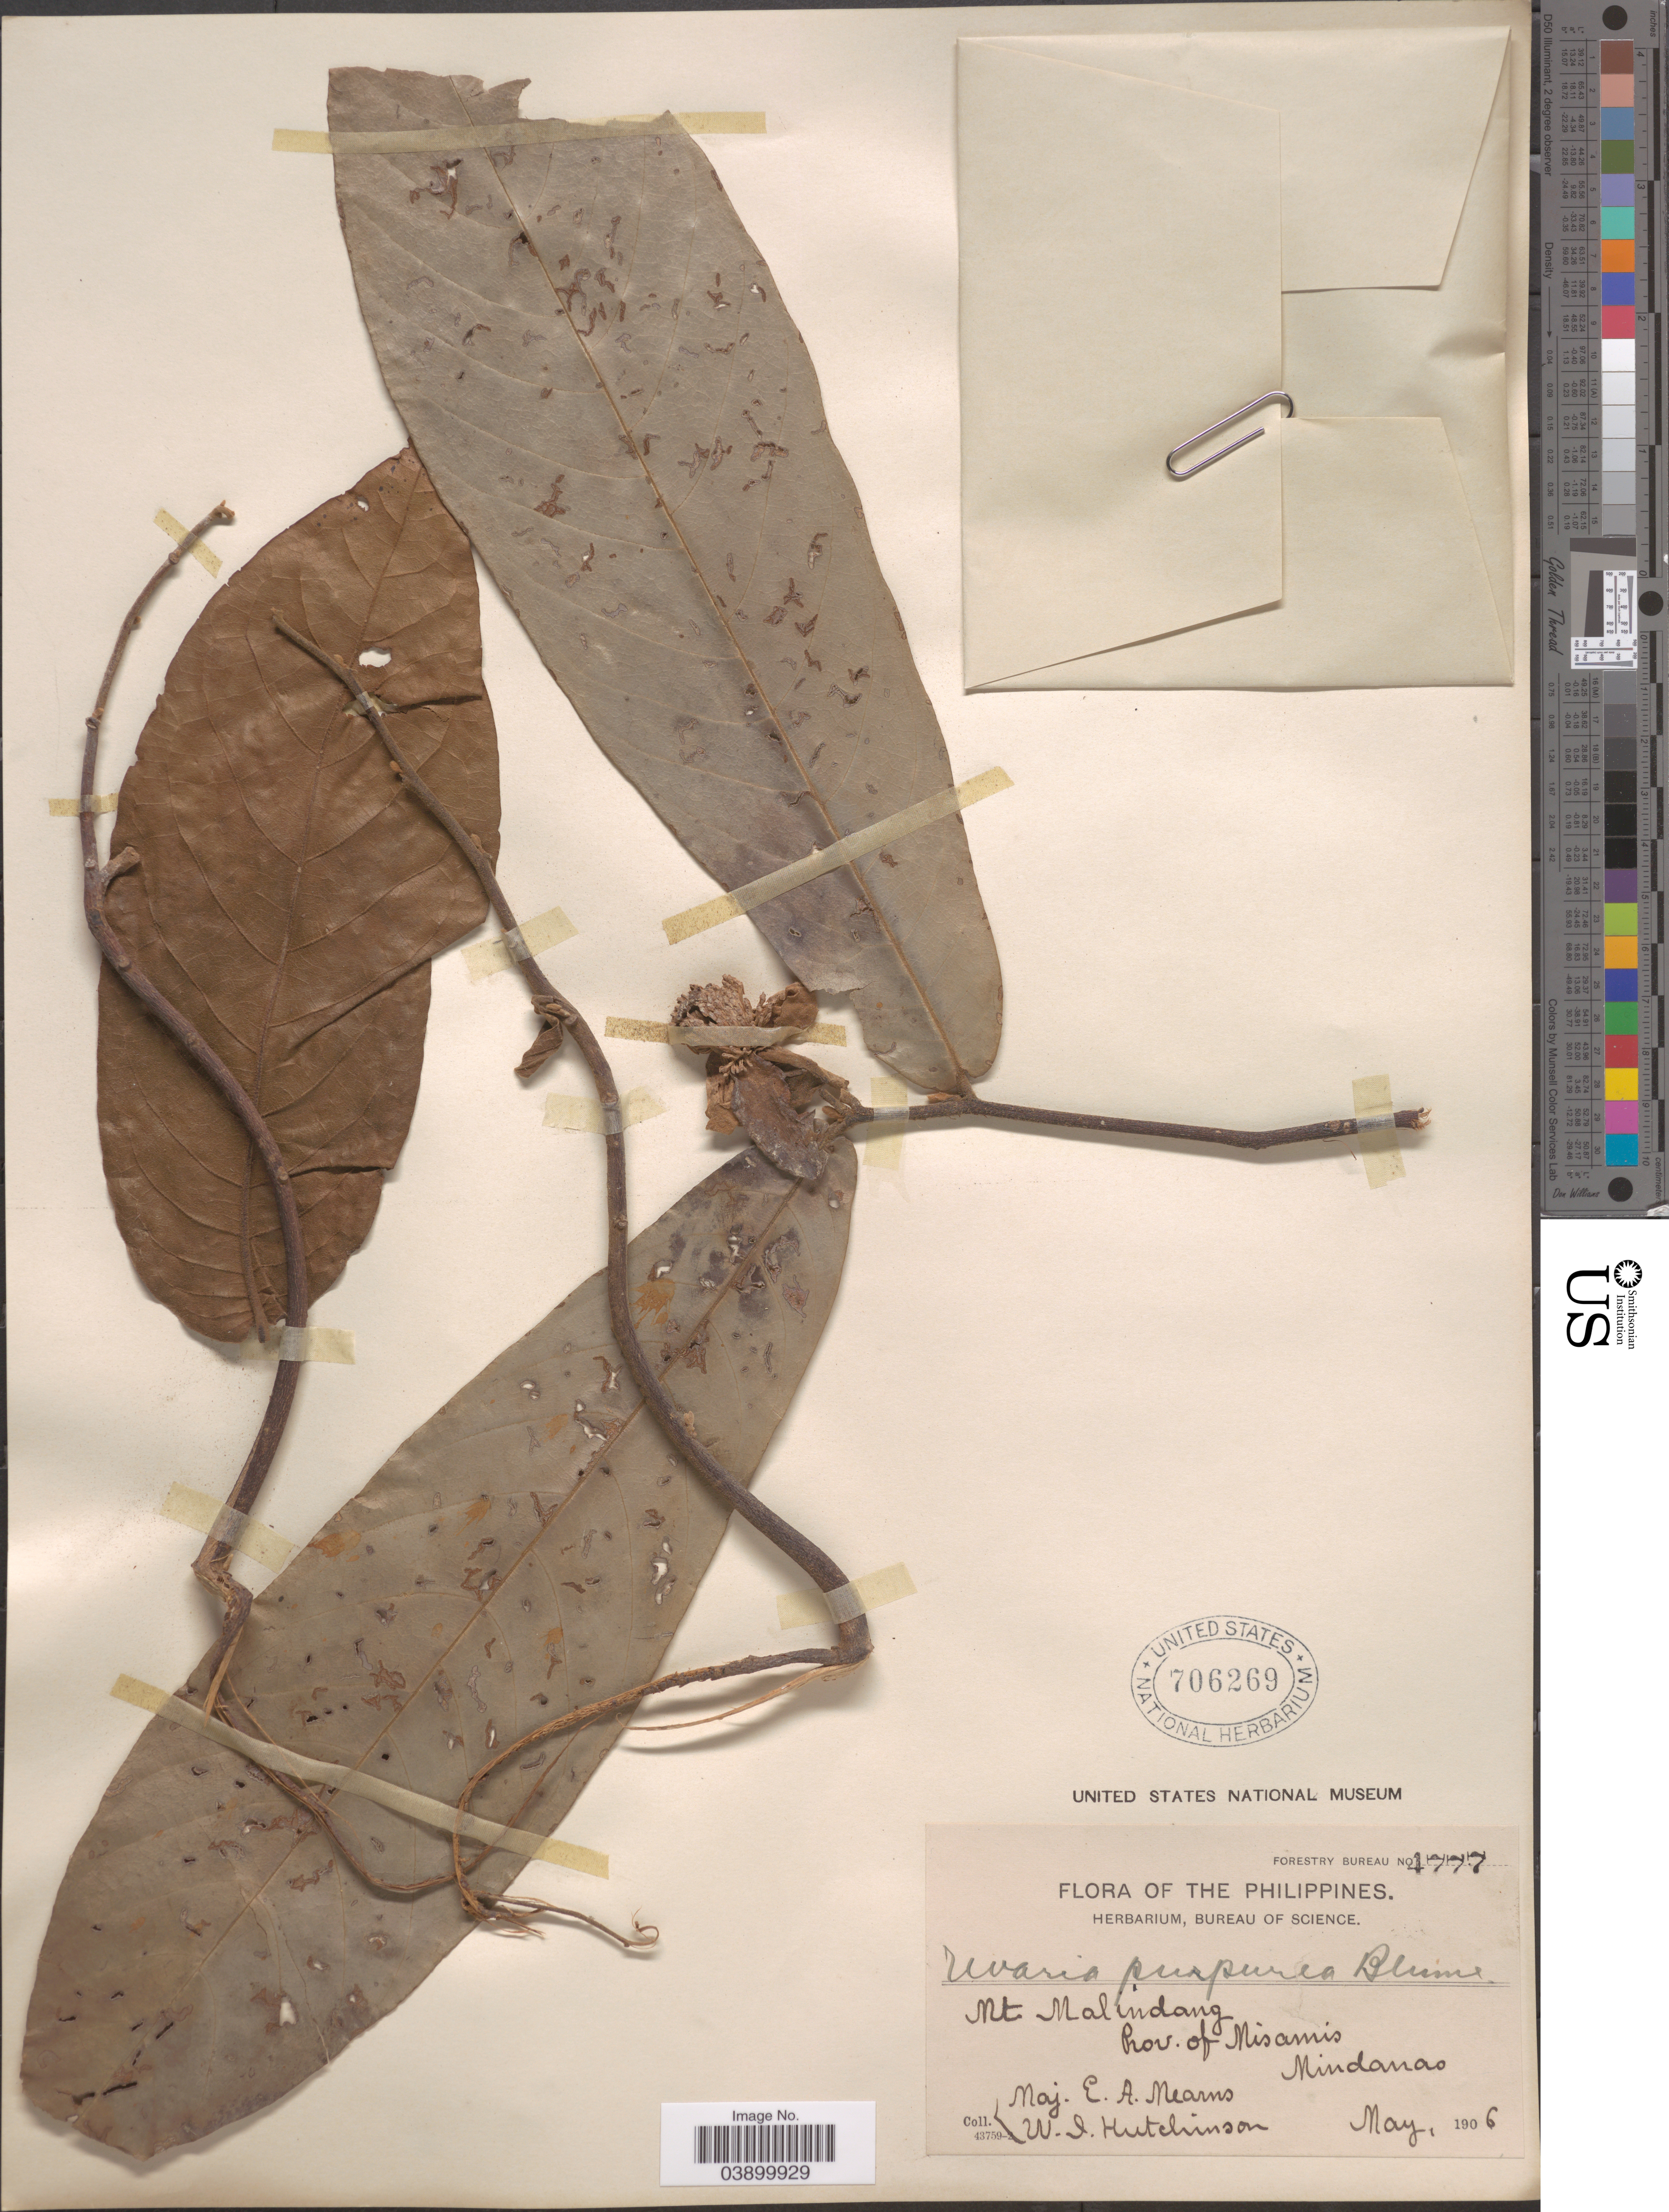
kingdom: Plantae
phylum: Tracheophyta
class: Magnoliopsida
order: Magnoliales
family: Annonaceae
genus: Uvaria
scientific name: Uvaria purpurea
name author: Blume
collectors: E. A. Mearns & W. I. Hutchinson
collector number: Forestry Bureau 4777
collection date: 1906-05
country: Philippines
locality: Mt Malindang. Prov. of Misamis. Mindanao.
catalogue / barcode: US 706269